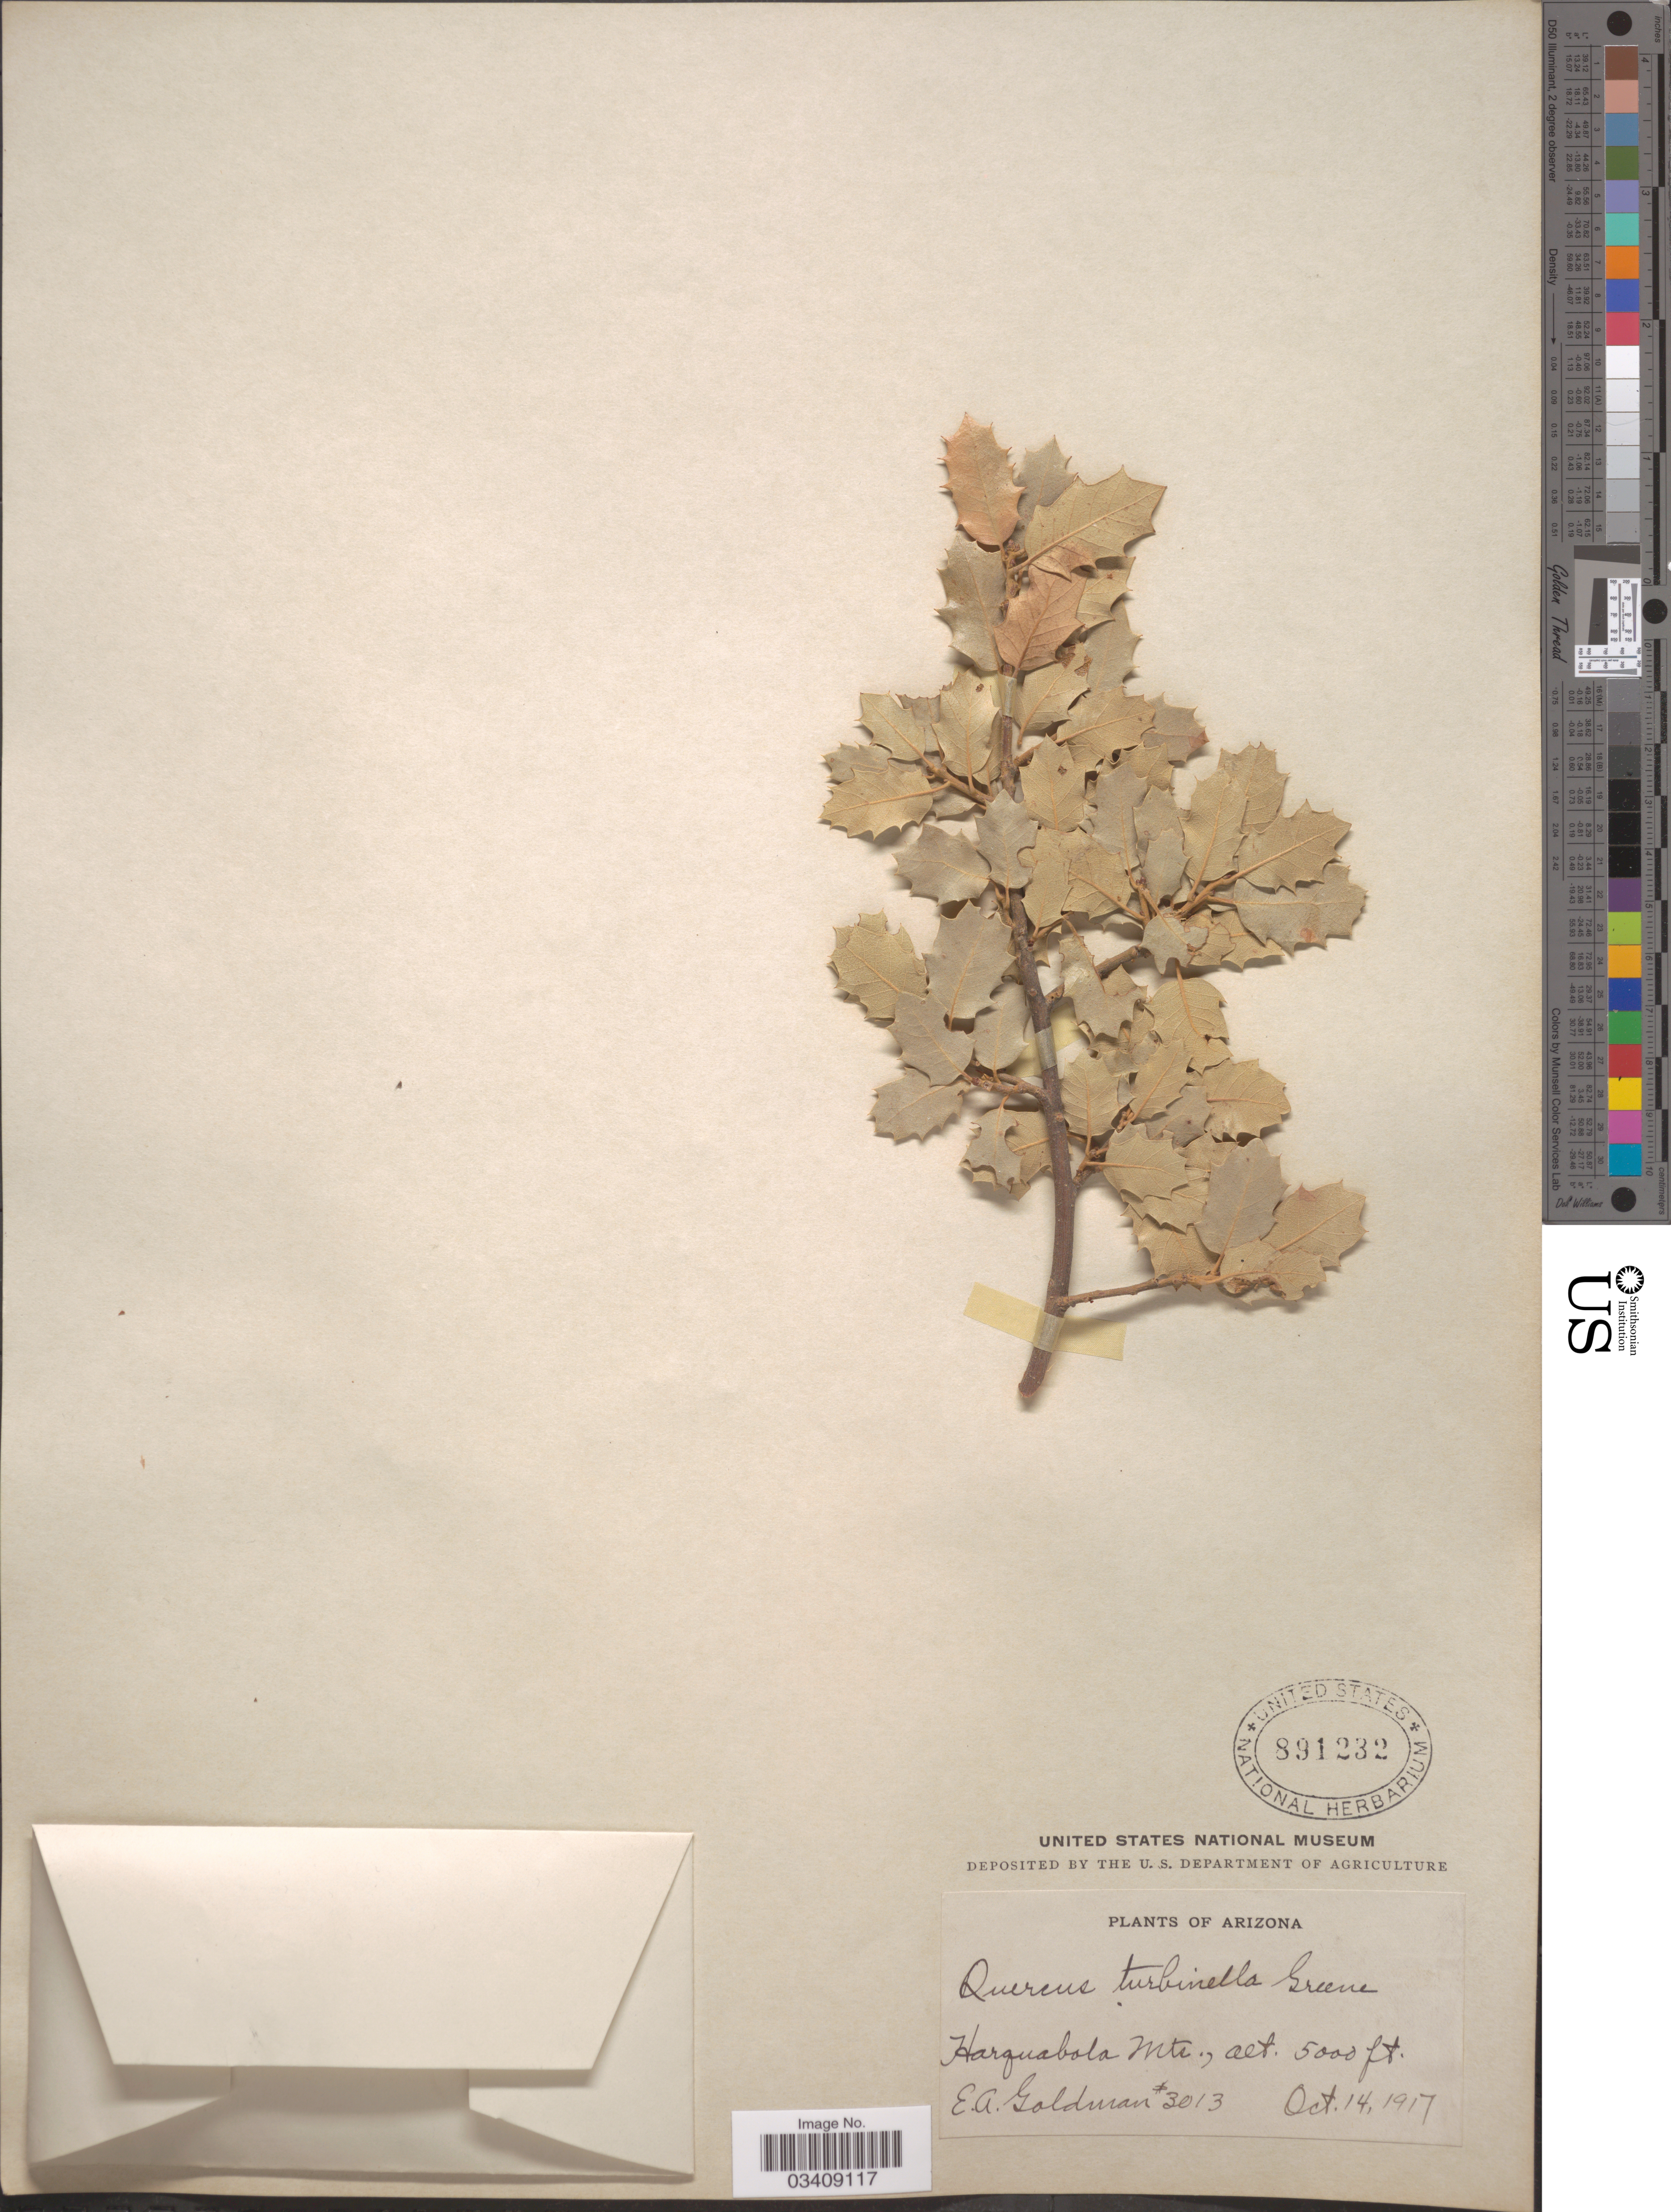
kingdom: Plantae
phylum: Tracheophyta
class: Magnoliopsida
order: Fagales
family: Fagaceae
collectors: E. A. Goldman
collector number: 3013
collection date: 1917-10-14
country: United States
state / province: Arizona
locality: Harquabola Mts.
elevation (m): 1524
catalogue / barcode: US 891232